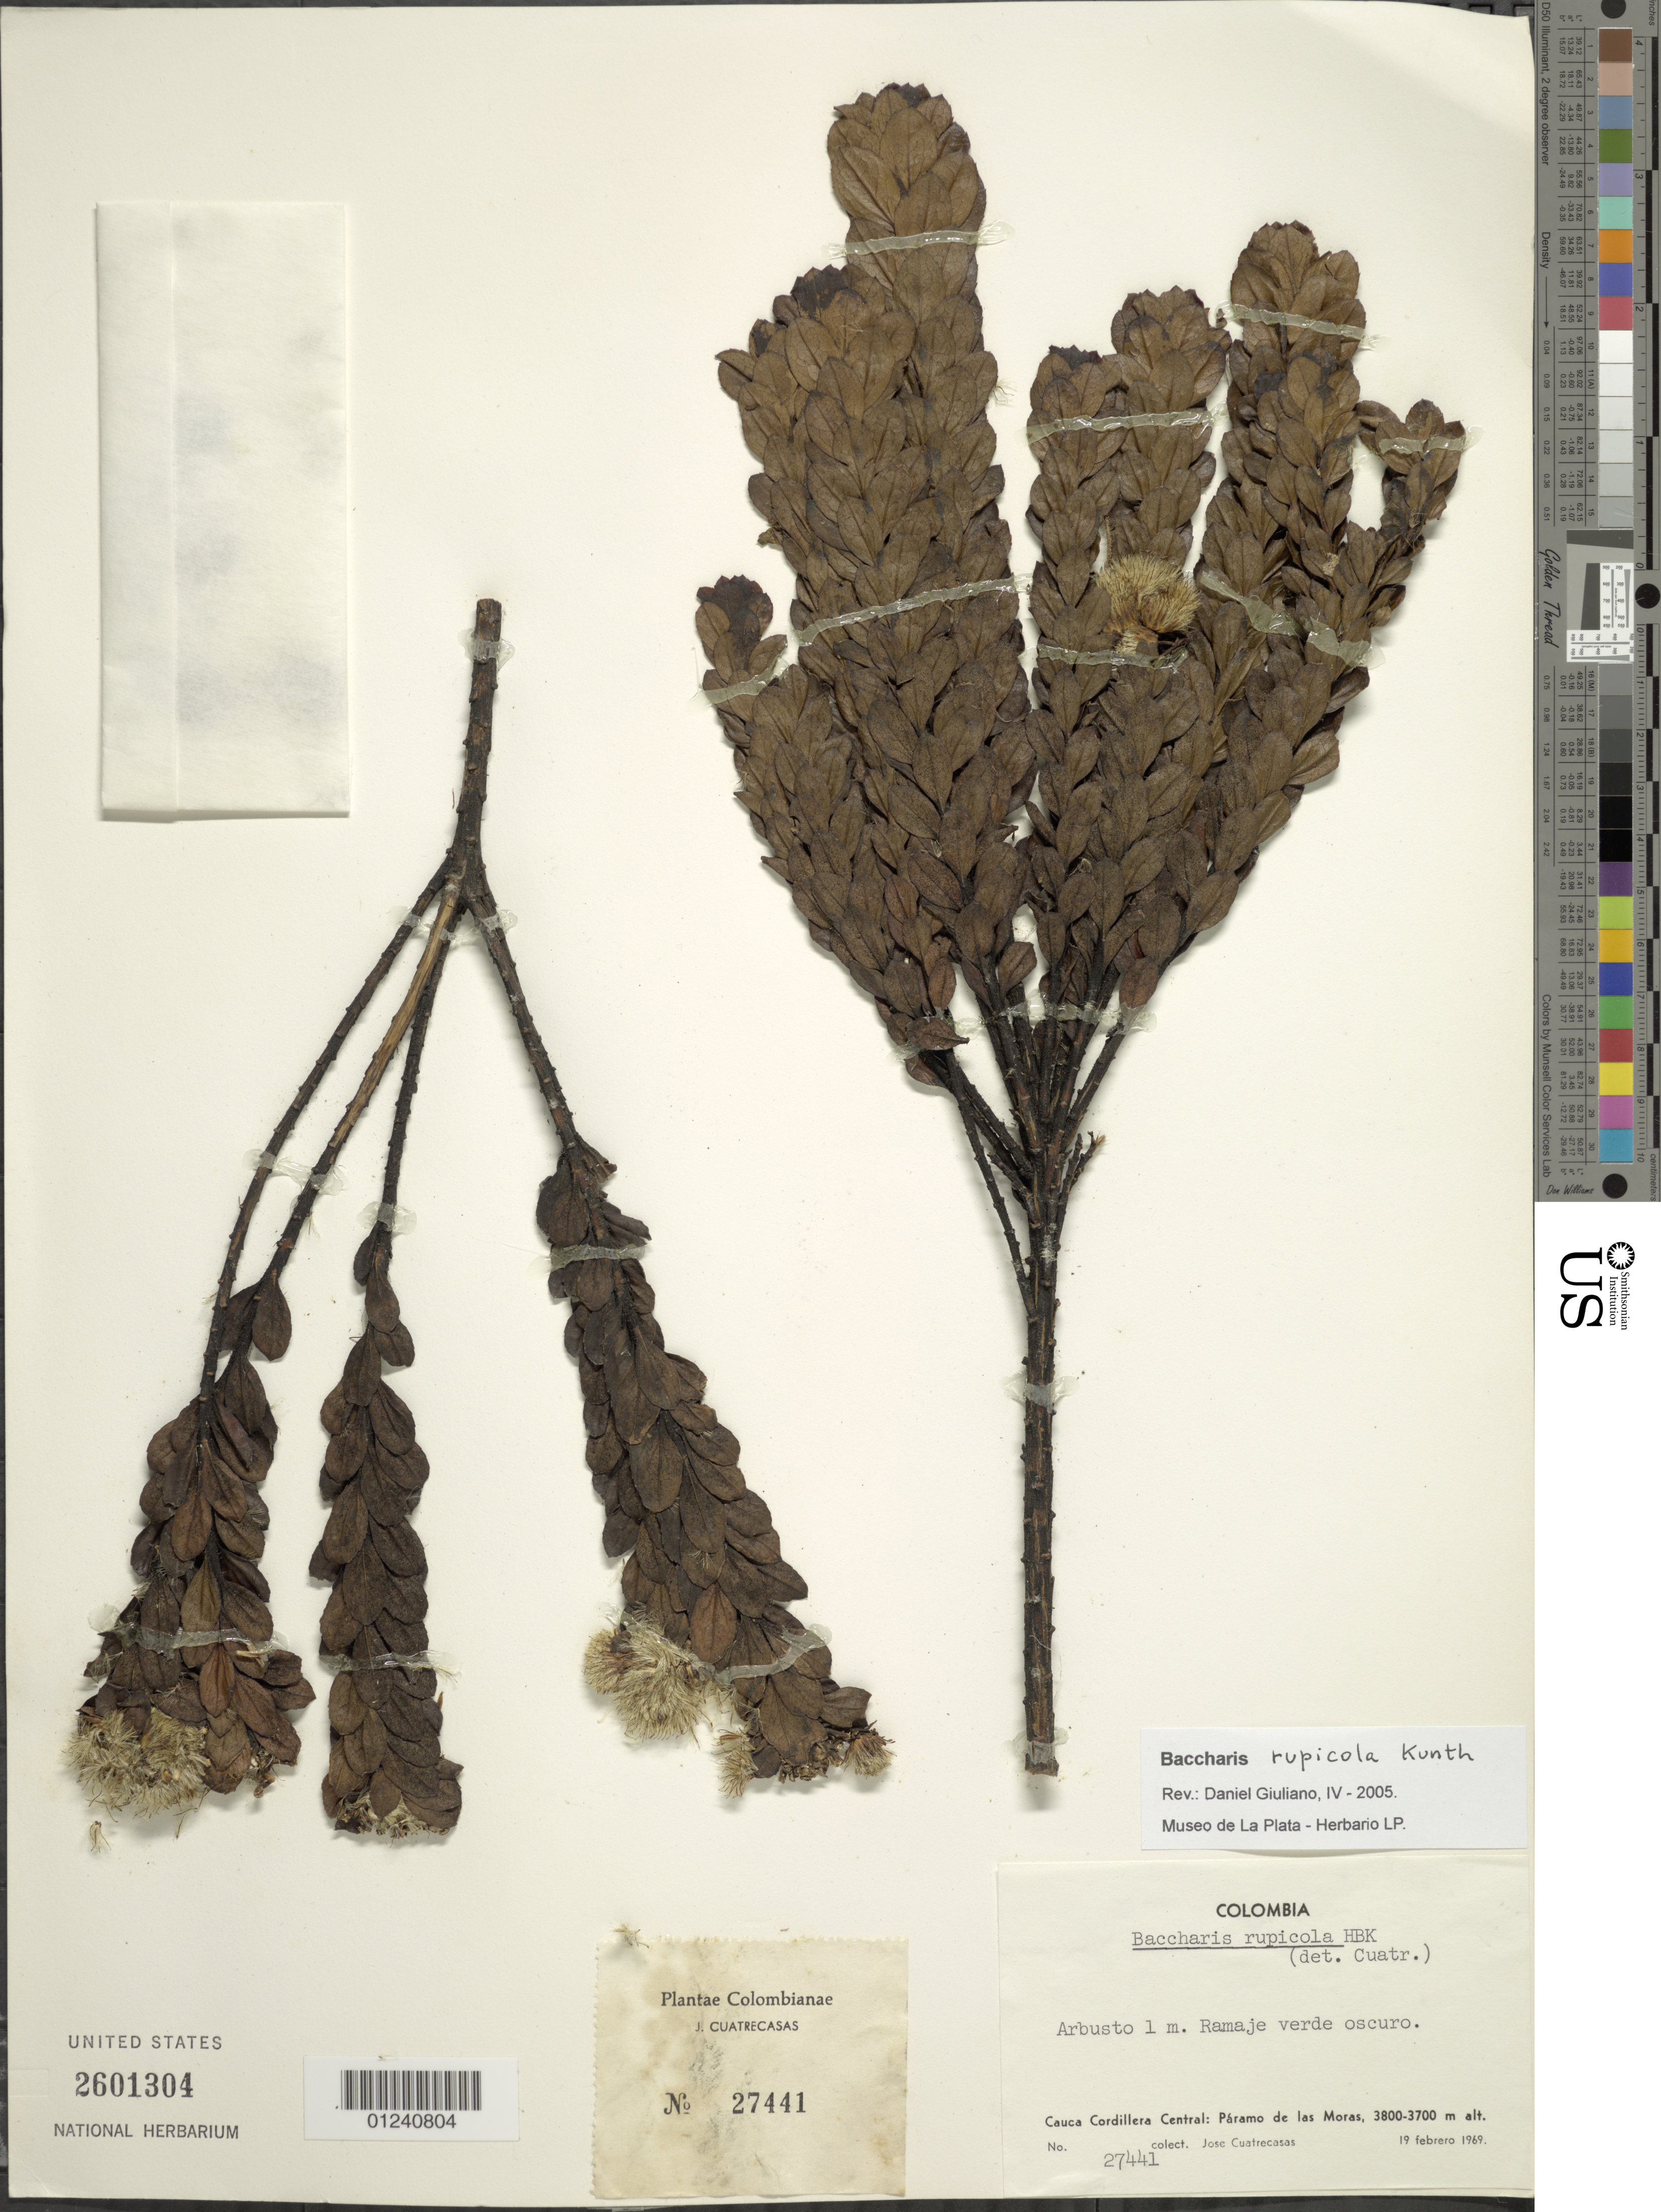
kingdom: Plantae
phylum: Tracheophyta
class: Magnoliopsida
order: Asterales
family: Asteraceae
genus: Baccharis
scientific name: Baccharis rupicola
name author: Kunth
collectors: J. Cuatrecasas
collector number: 27441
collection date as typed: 19 Feb 1969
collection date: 1969-02-19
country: Colombia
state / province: Cauca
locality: Cordillera Central: Paramo de las Moras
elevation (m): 3700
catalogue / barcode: US 2601304